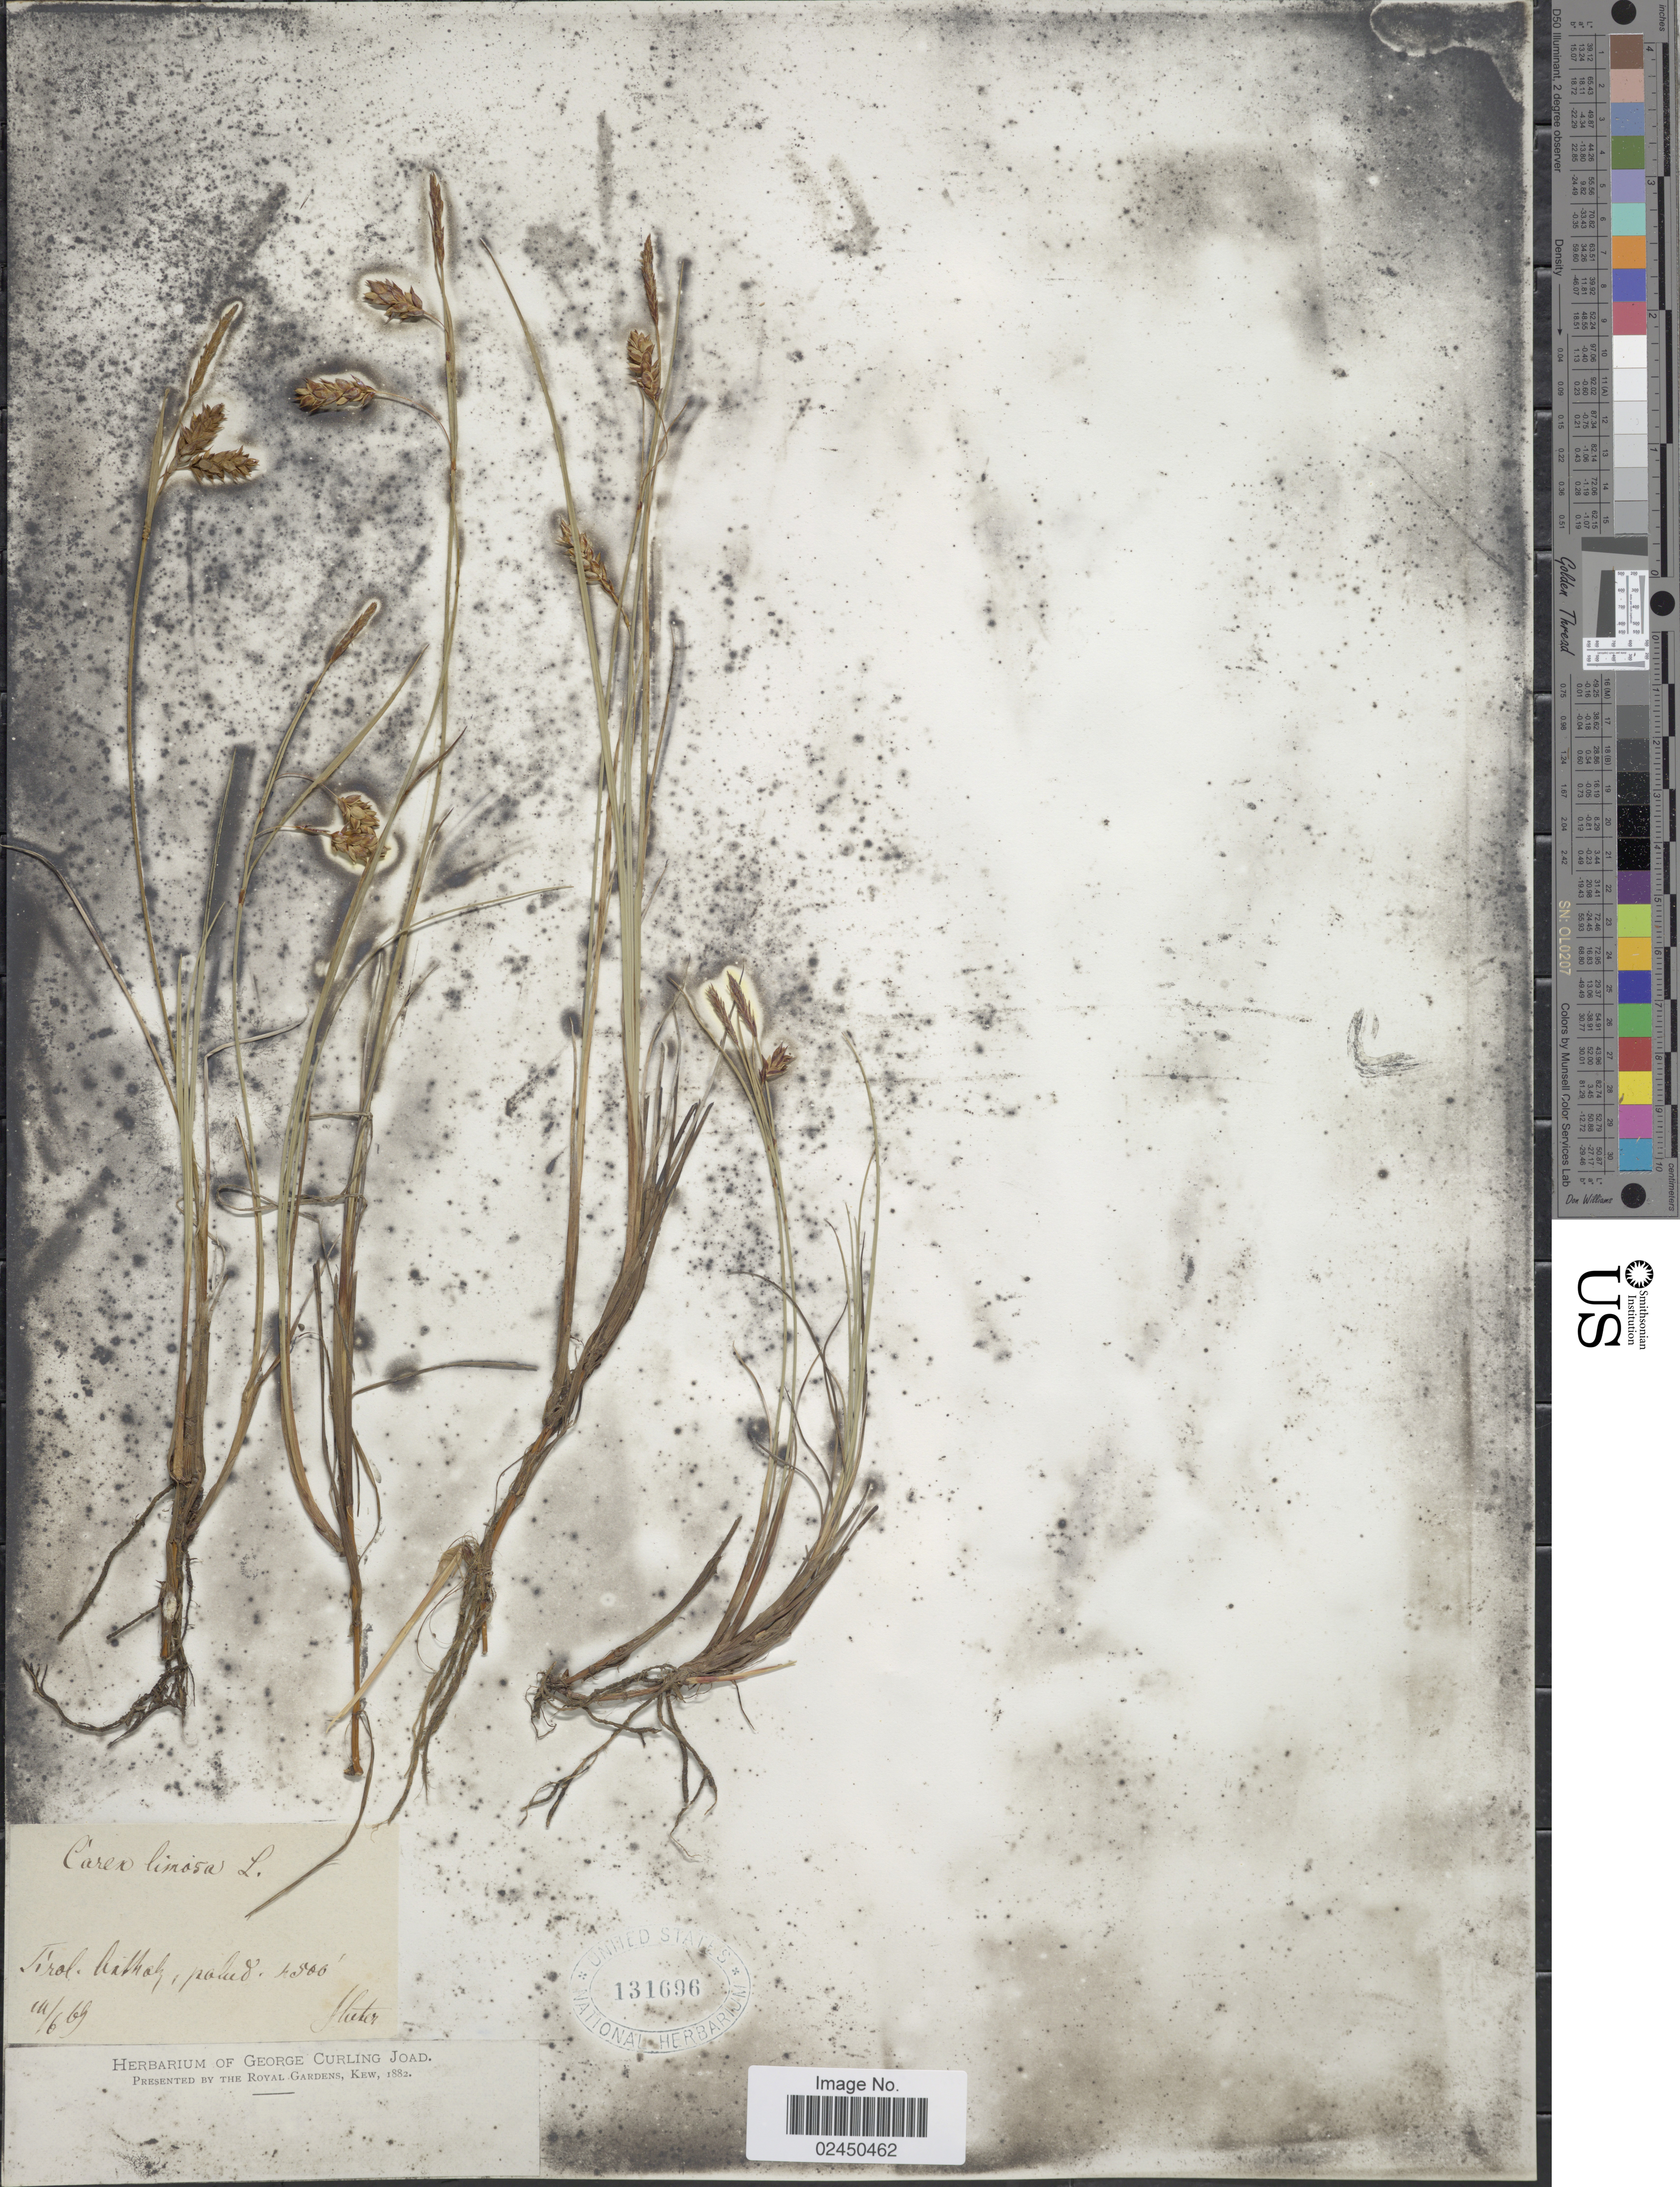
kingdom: Plantae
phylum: Tracheophyta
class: Liliopsida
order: Poales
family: Cyperaceae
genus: Carex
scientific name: Carex limosa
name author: L.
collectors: -. Huter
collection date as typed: Transcribed d/m/y: 14/6/69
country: Italy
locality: Tirol, Antholz, palud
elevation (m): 457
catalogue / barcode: US 131696